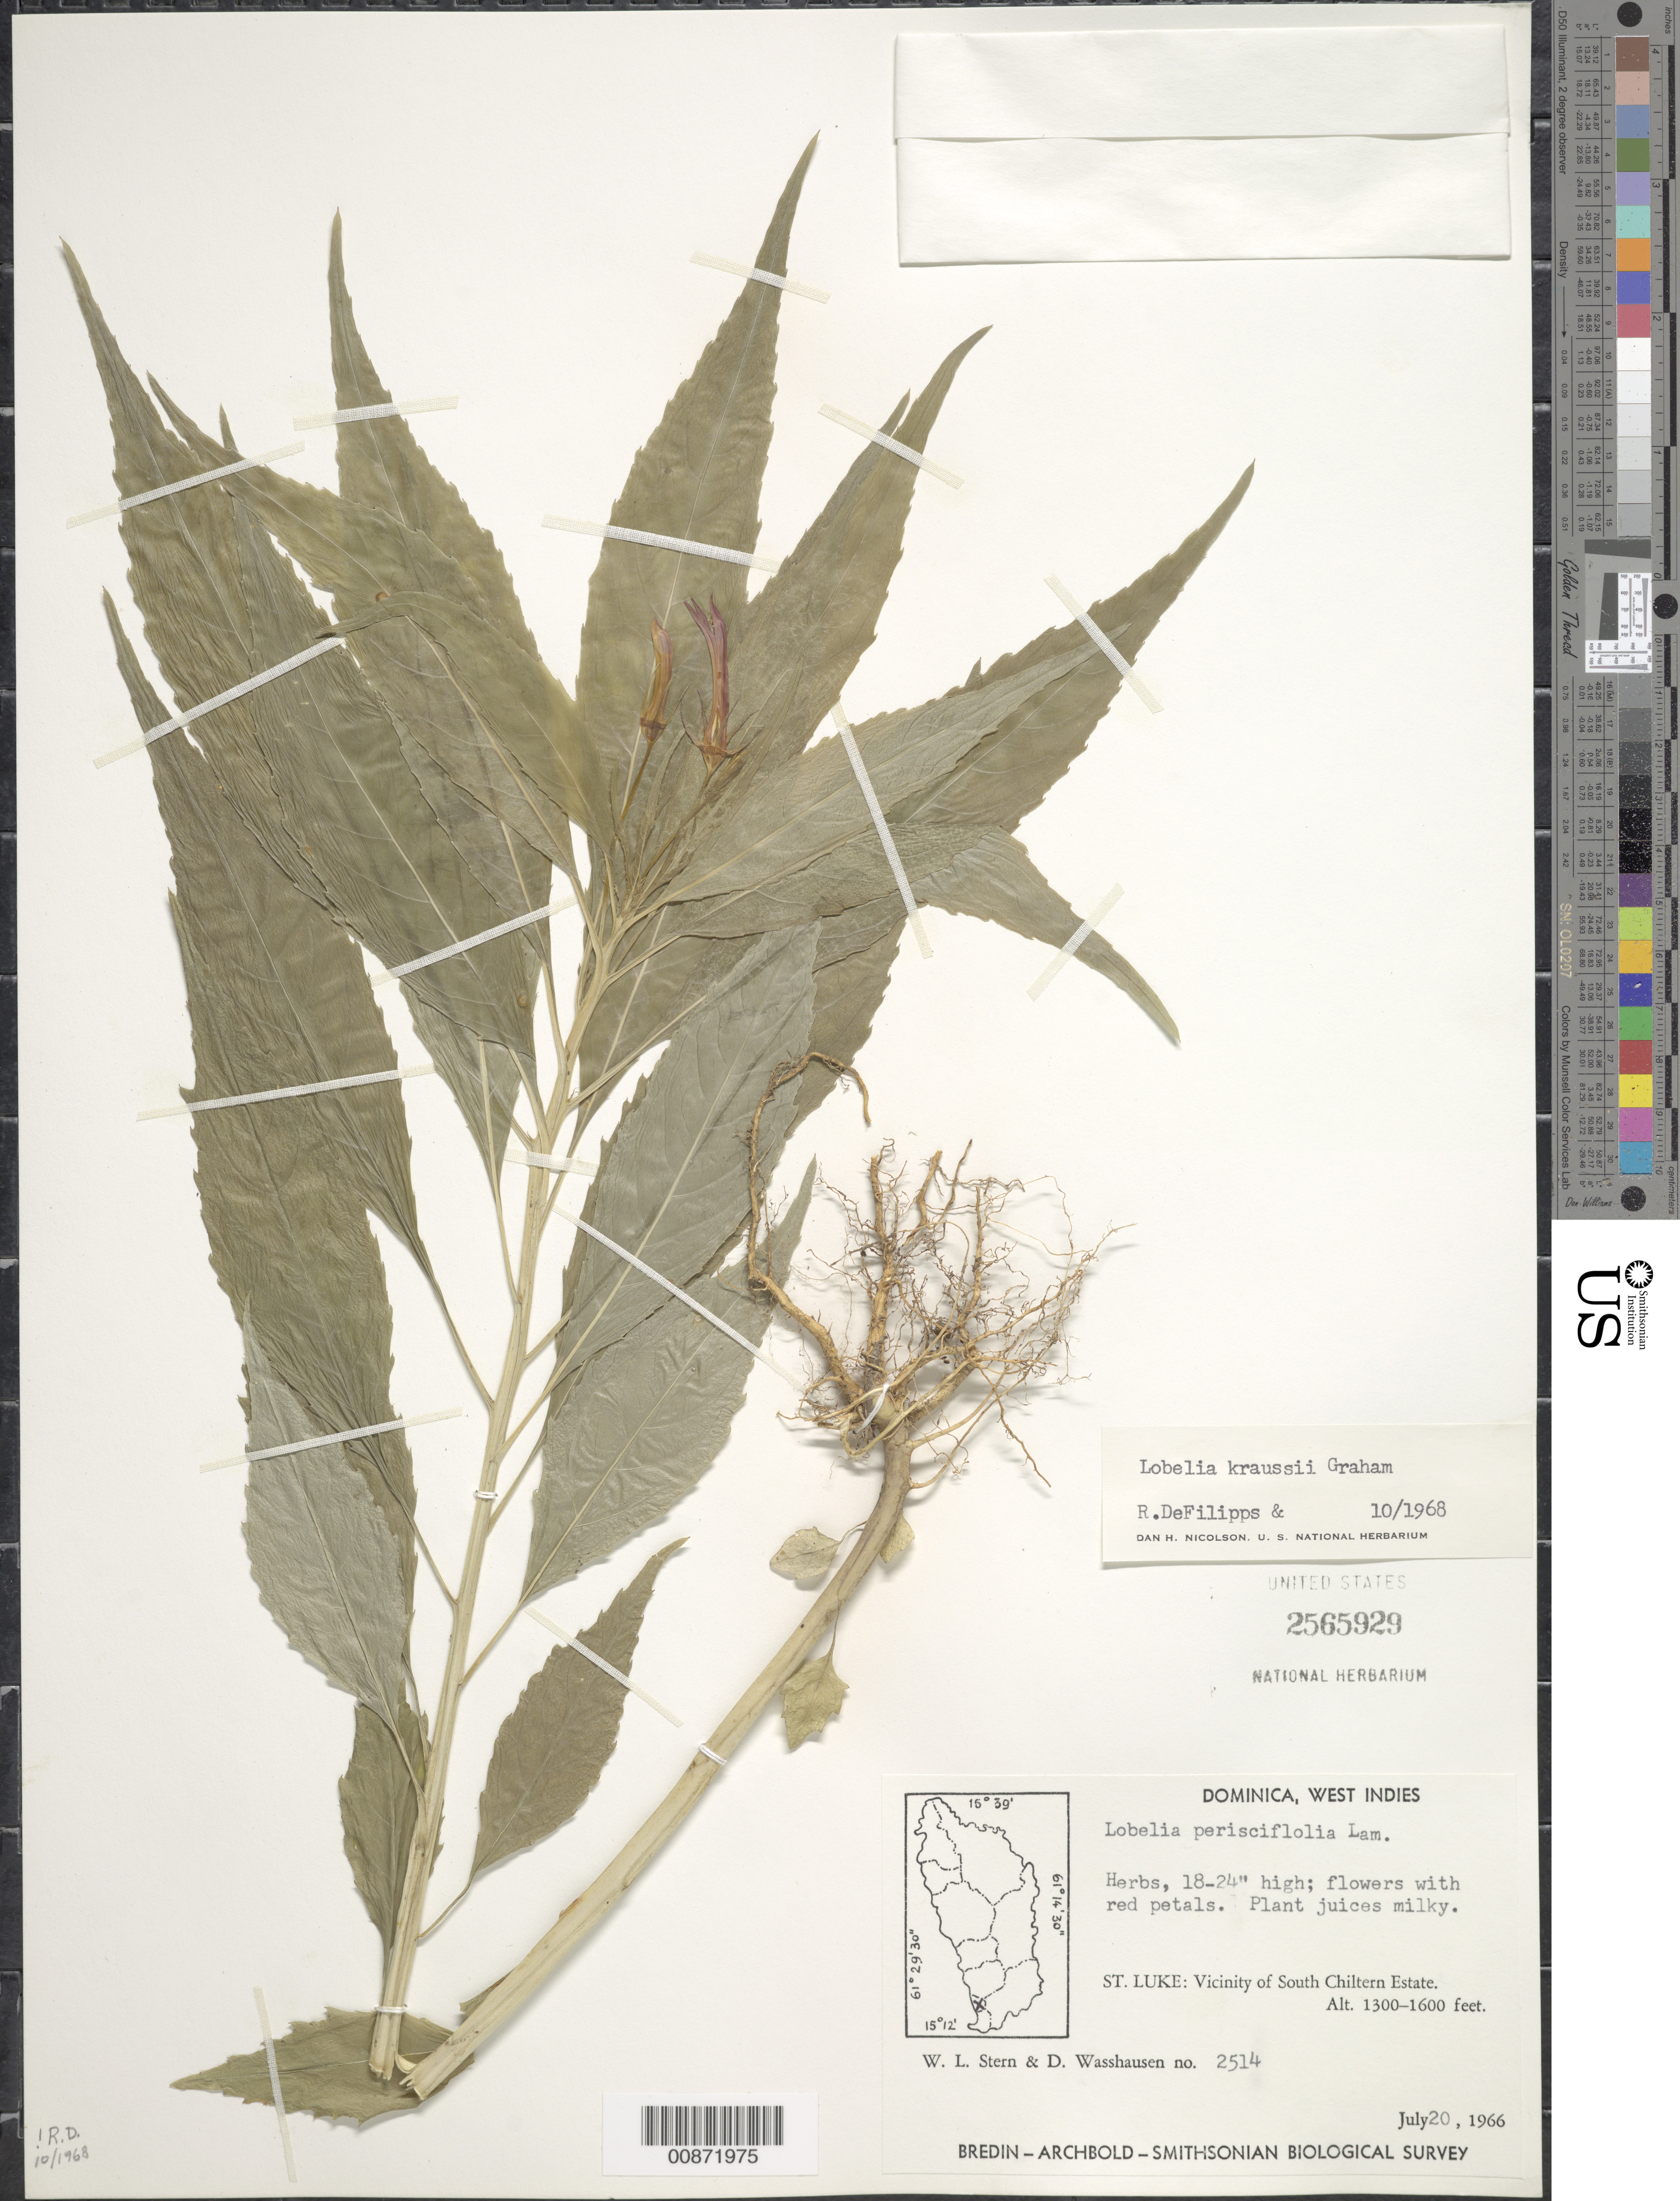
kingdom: Plantae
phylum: Tracheophyta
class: Magnoliopsida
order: Asterales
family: Campanulaceae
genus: Lobelia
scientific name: Lobelia kraussii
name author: Graham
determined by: Nicolson, D. H.; DeFilipps, R. A.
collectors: W. L. Stern & D. C. Wasshausen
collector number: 2514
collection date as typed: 20 Jul 1966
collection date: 1966-07-20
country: Dominica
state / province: St. Luke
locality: Vicinity of South Chiltern Estate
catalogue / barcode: US 2565929